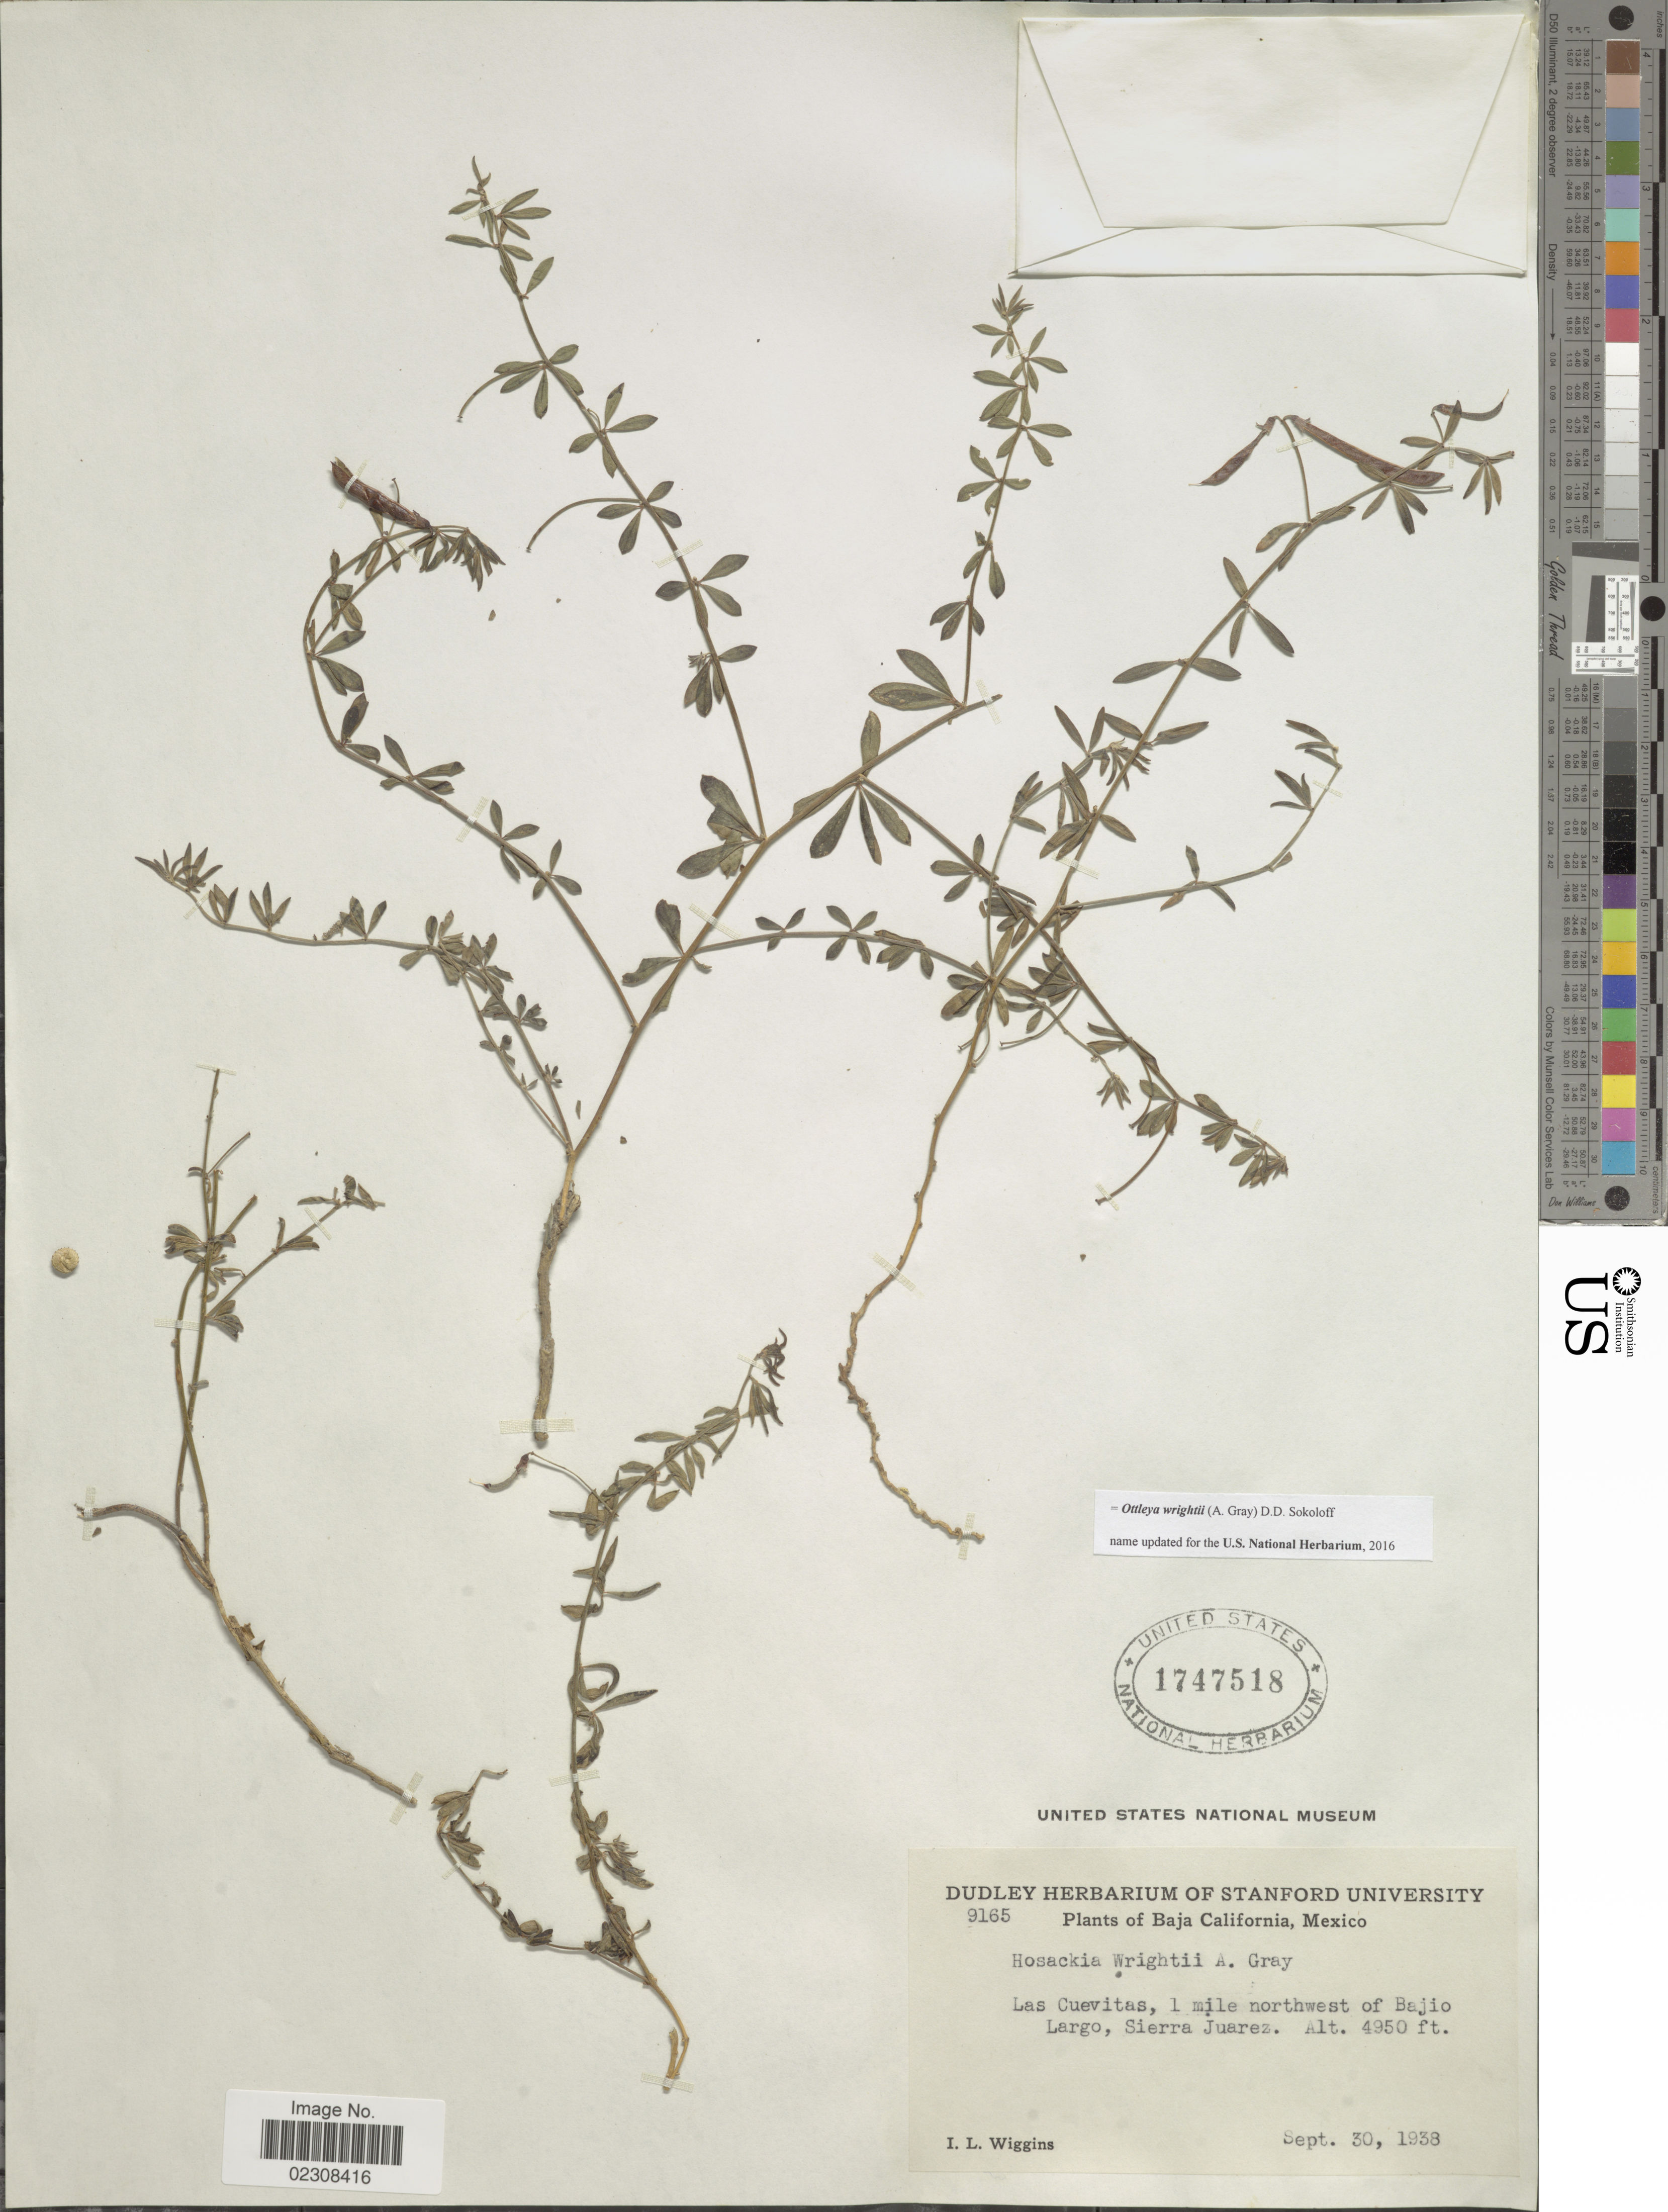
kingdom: Plantae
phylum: Tracheophyta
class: Magnoliopsida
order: Fabales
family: Fabaceae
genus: Ottleya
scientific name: Ottleya wrightii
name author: (A. Gray) D.D. Sokoloff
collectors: I. L. Wiggins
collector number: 9165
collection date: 1938-09-30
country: Mexico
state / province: Baja California Norte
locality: Las Cuevitas , 1 mile northwest of Bajio Largo, Sierra Juarez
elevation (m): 1509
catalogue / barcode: US 1747518